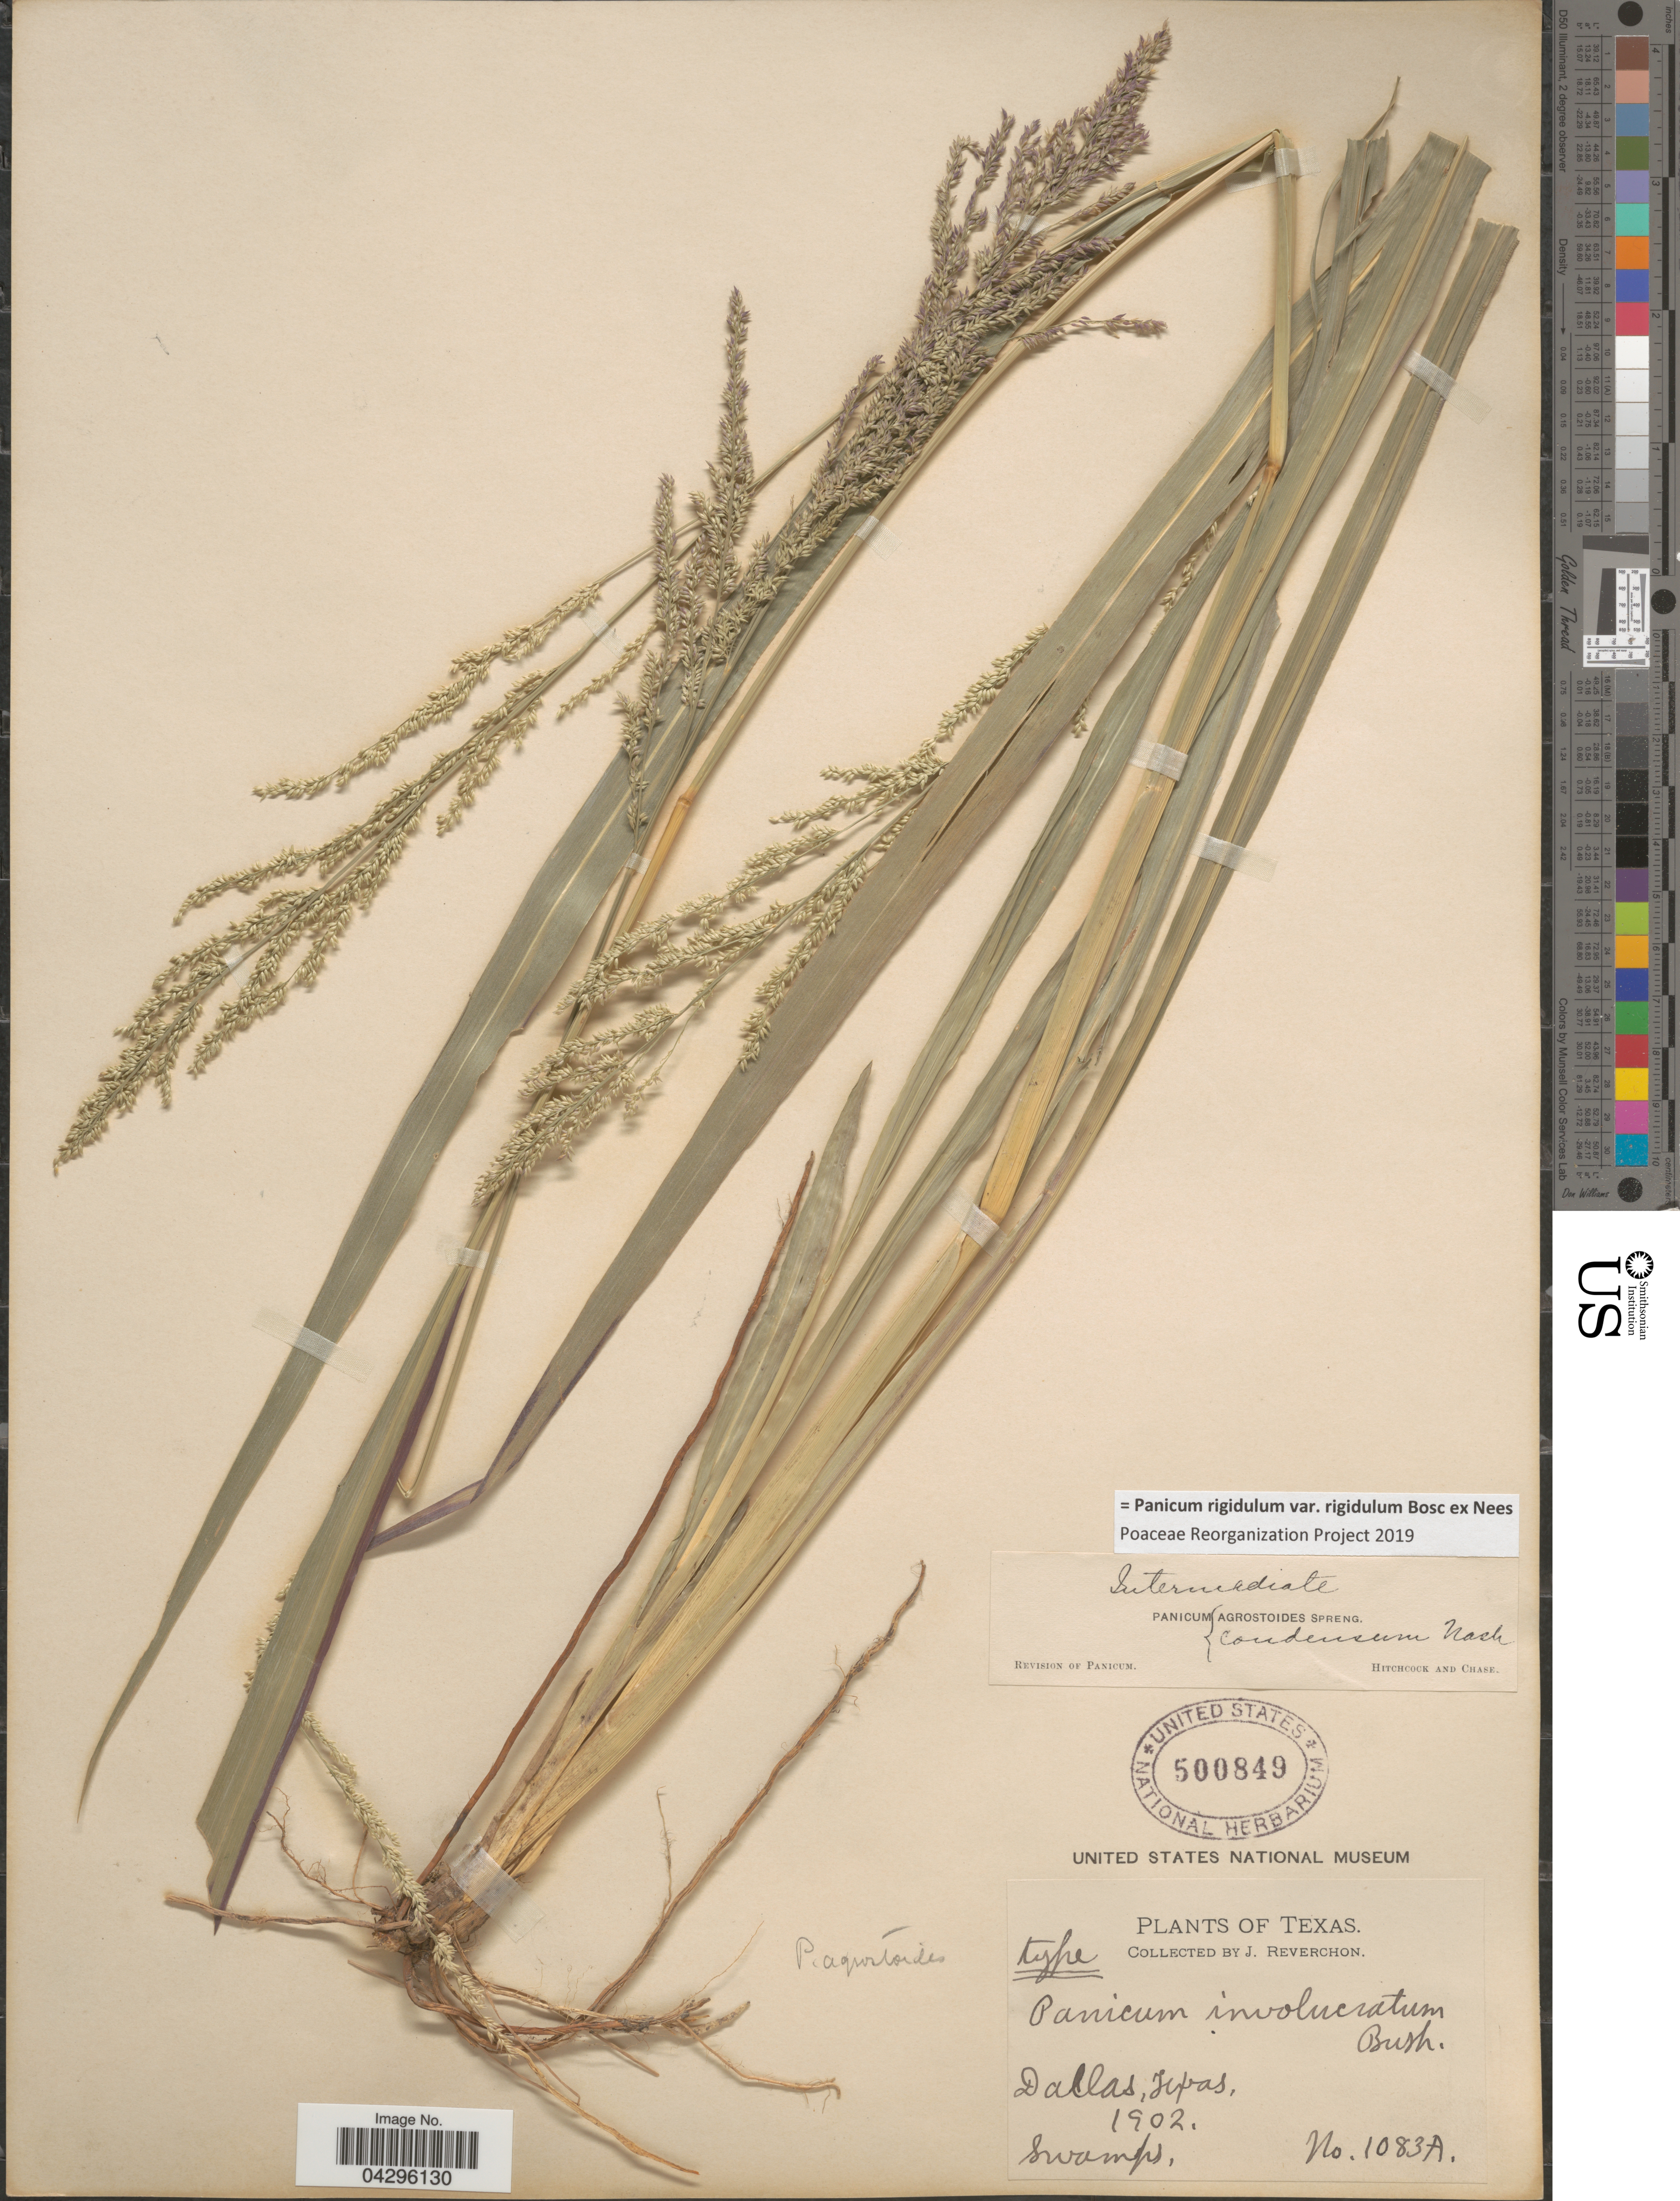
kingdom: Plantae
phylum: Tracheophyta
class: Liliopsida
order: Poales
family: Poaceae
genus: Panicum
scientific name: Panicum rigidulum var. rigidulum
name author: Bosc ex Nees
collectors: J. Reverchon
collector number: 1083A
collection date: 1902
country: United States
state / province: Texas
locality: Dallas.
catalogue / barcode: US 500849